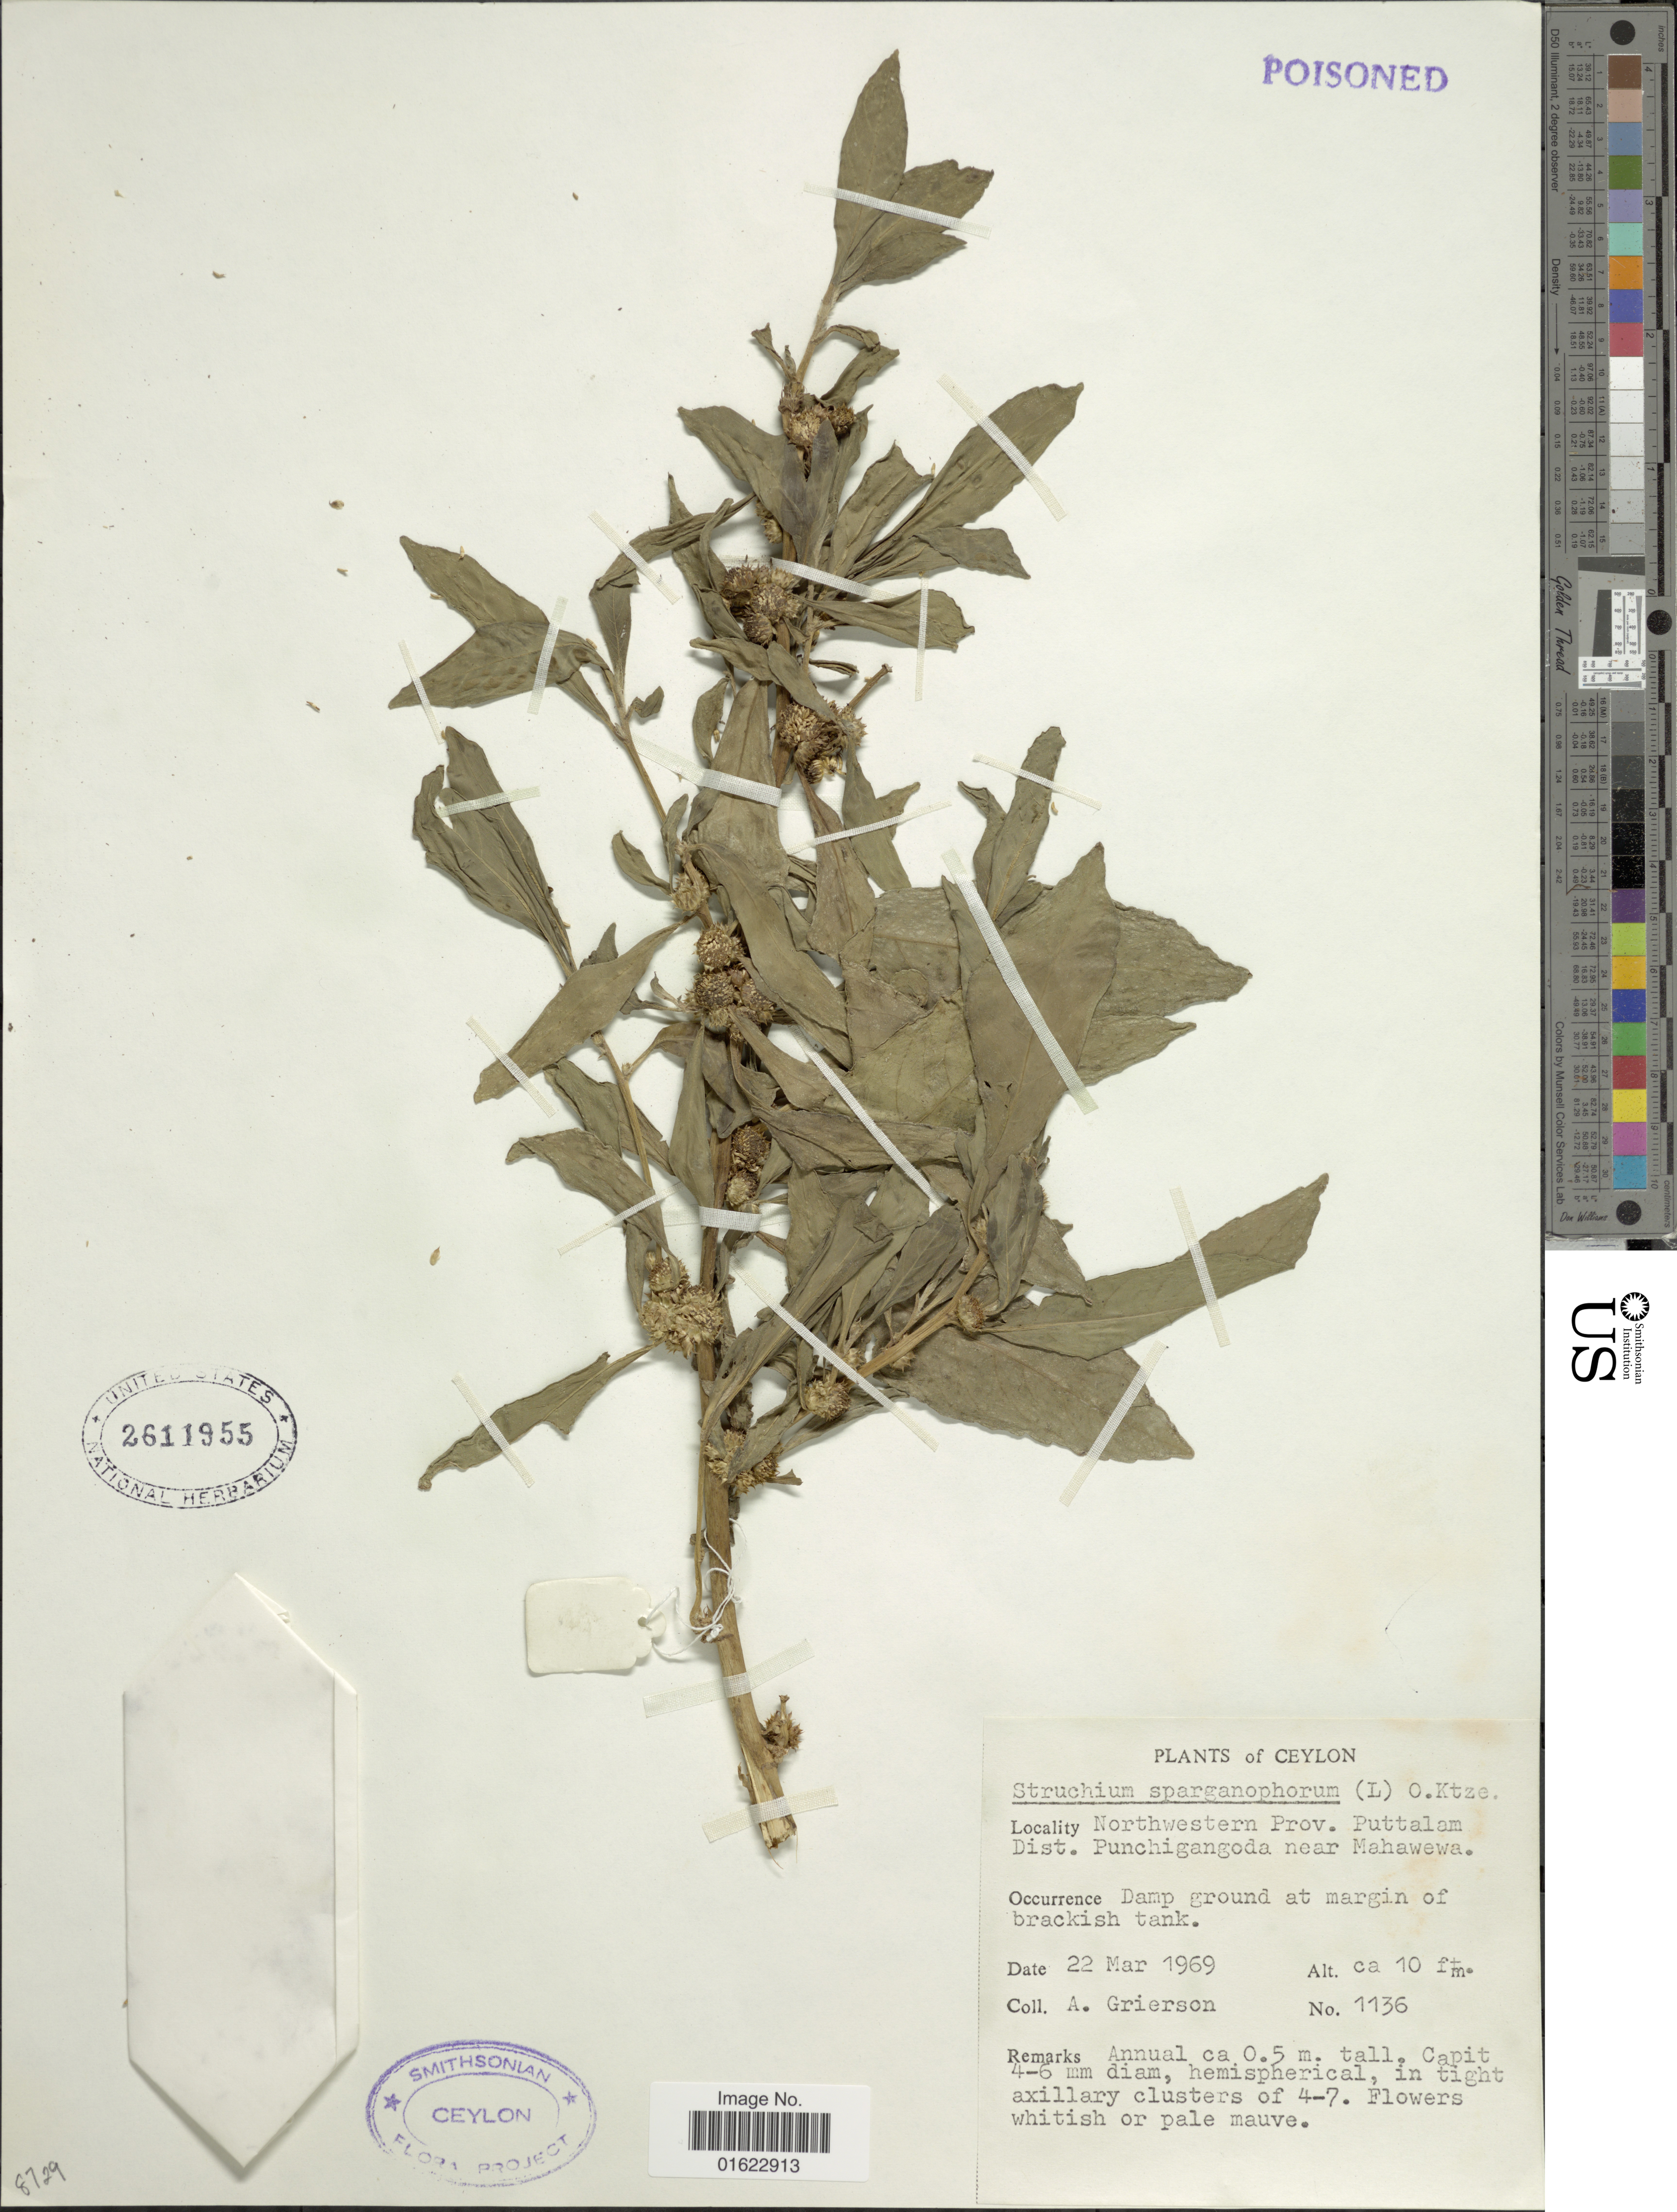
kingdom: Plantae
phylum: Tracheophyta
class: Magnoliopsida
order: Asterales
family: Asteraceae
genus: Struchium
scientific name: Struchium sparganophorum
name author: (L.) Kuntze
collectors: A. Grierson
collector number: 1136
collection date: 1969-03-22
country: Sri Lanka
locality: Ceylon, Northwestern Prov. Puttalam Dist. Punchigangoda near Mahawewa.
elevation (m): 3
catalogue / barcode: US 2611955